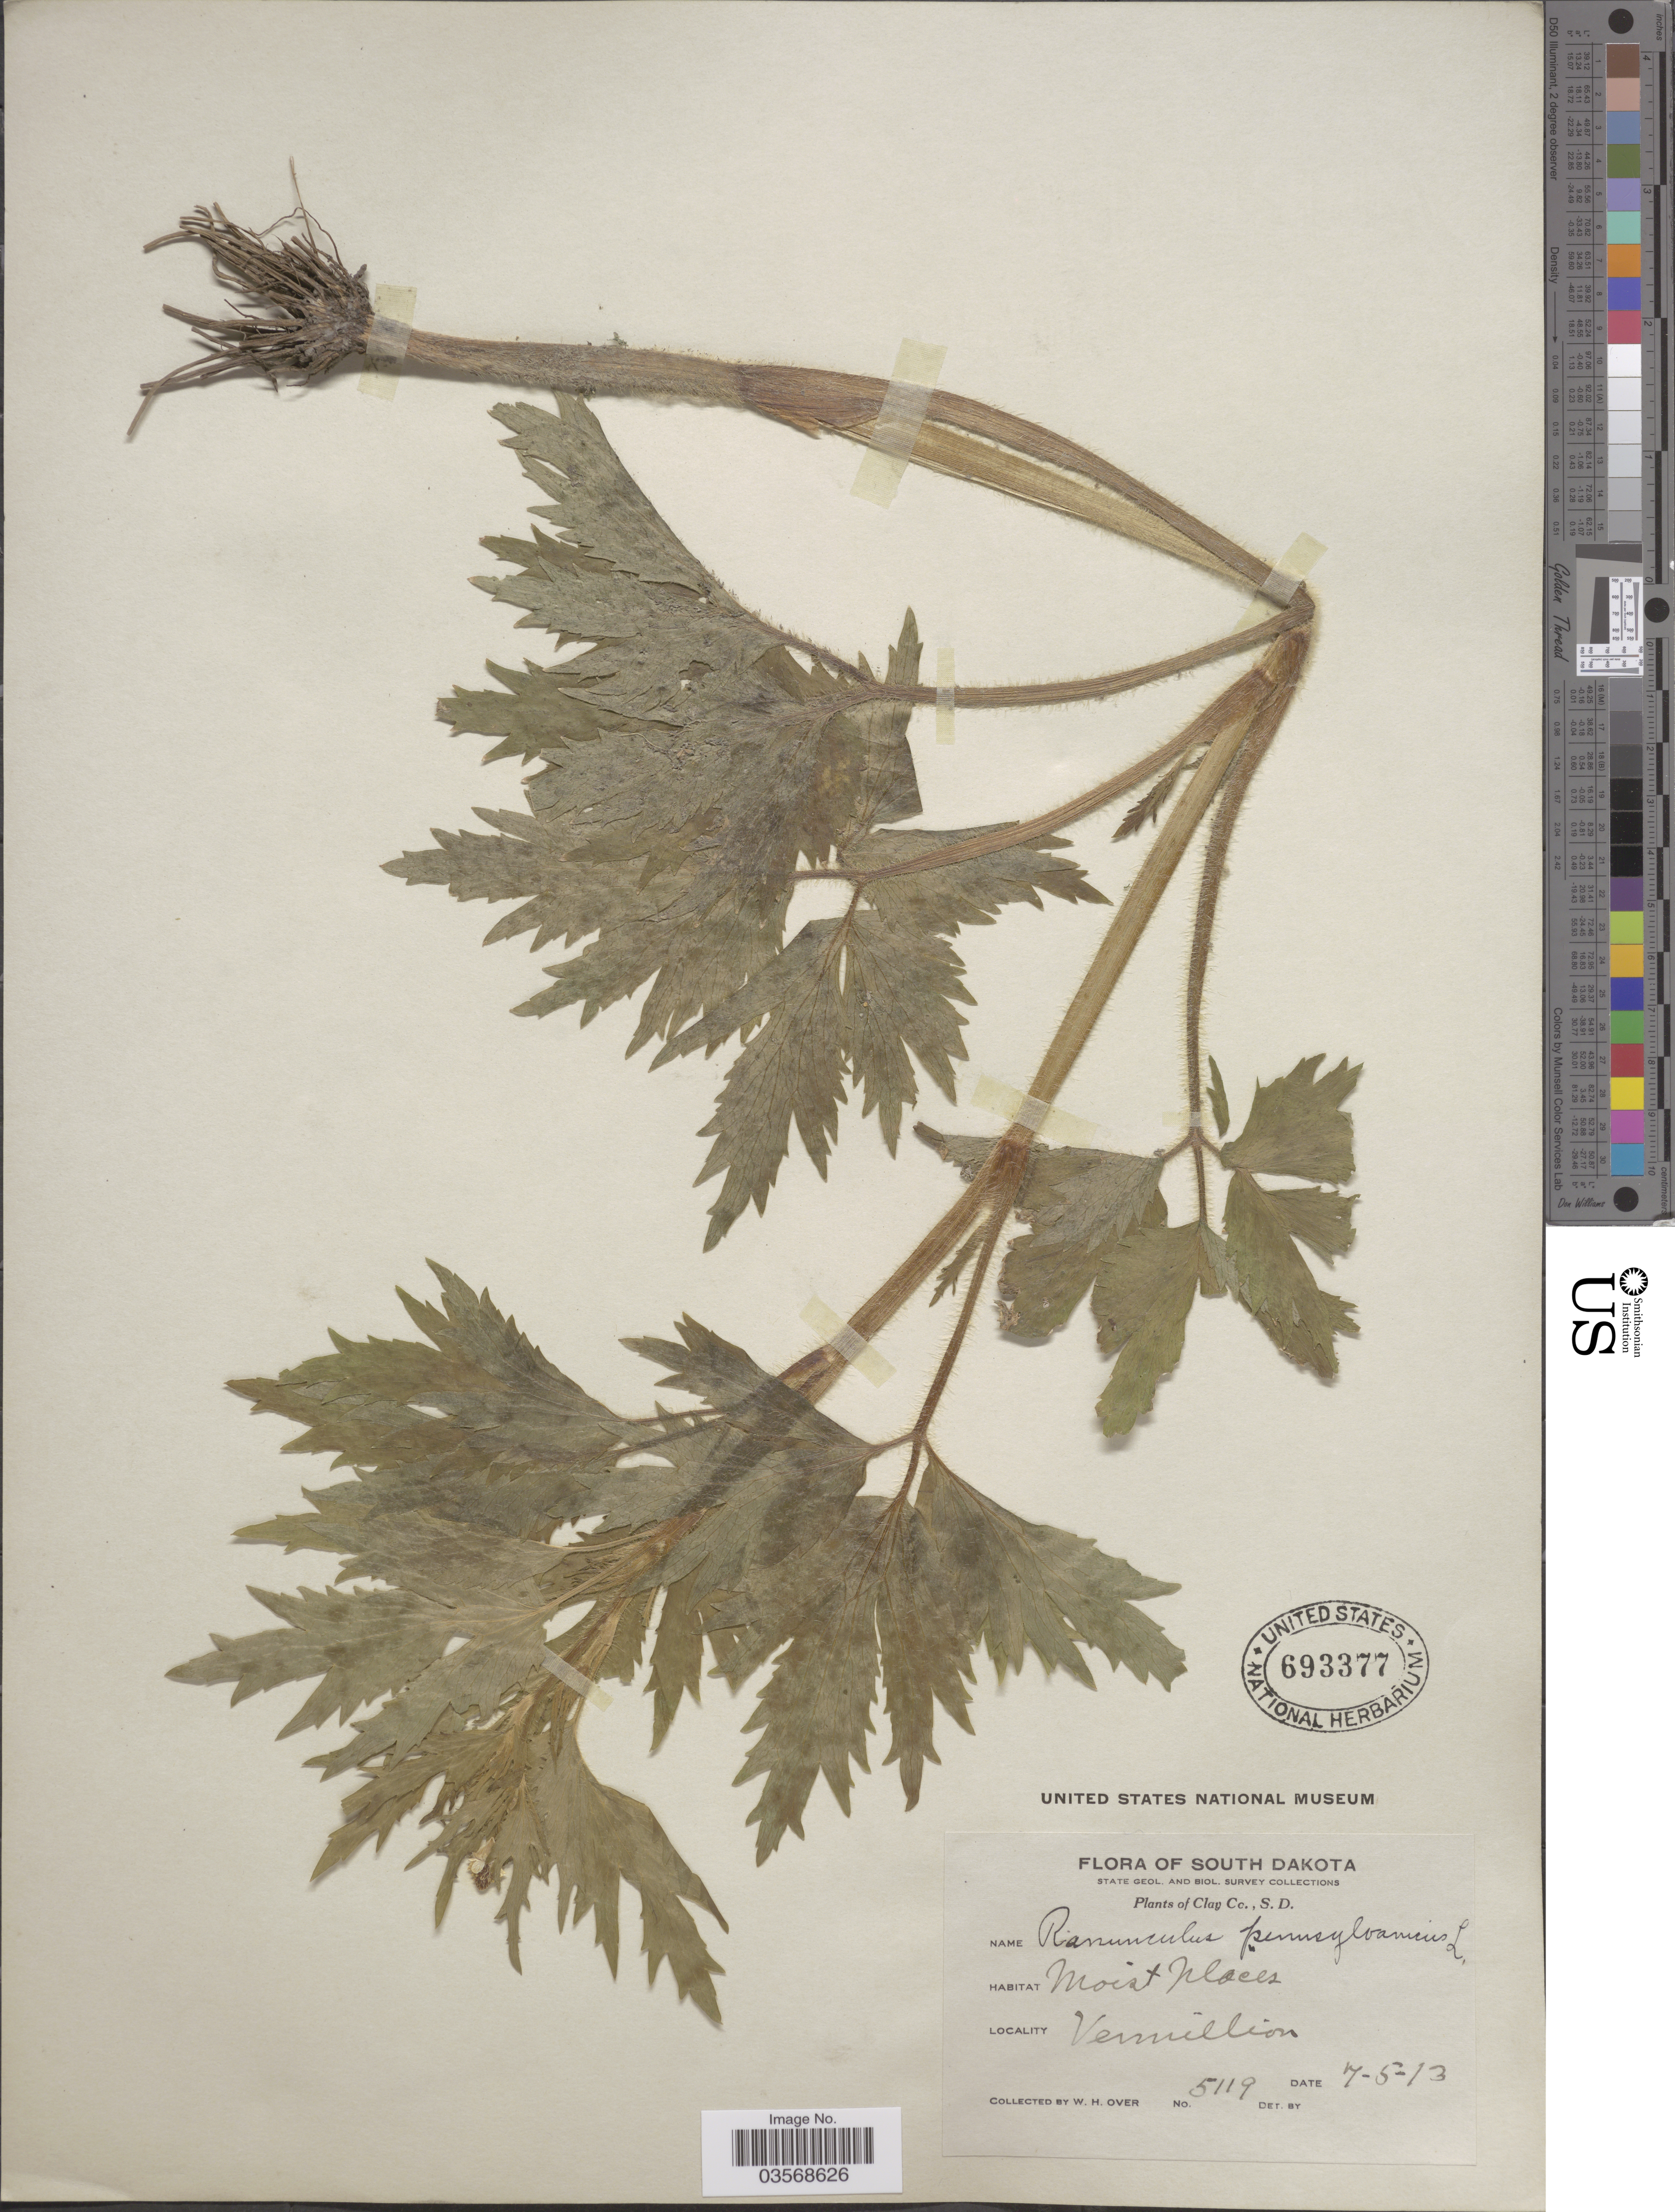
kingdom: Plantae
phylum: Tracheophyta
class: Magnoliopsida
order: Ranunculales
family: Ranunculaceae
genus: Ranunculus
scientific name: Ranunculus pensylvanicus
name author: L. f.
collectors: W. Over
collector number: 5119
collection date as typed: Transcribed d/m/y: 5/7/13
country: United States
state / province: South Dakota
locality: Clay Co. Vermillion.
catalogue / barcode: US 693377